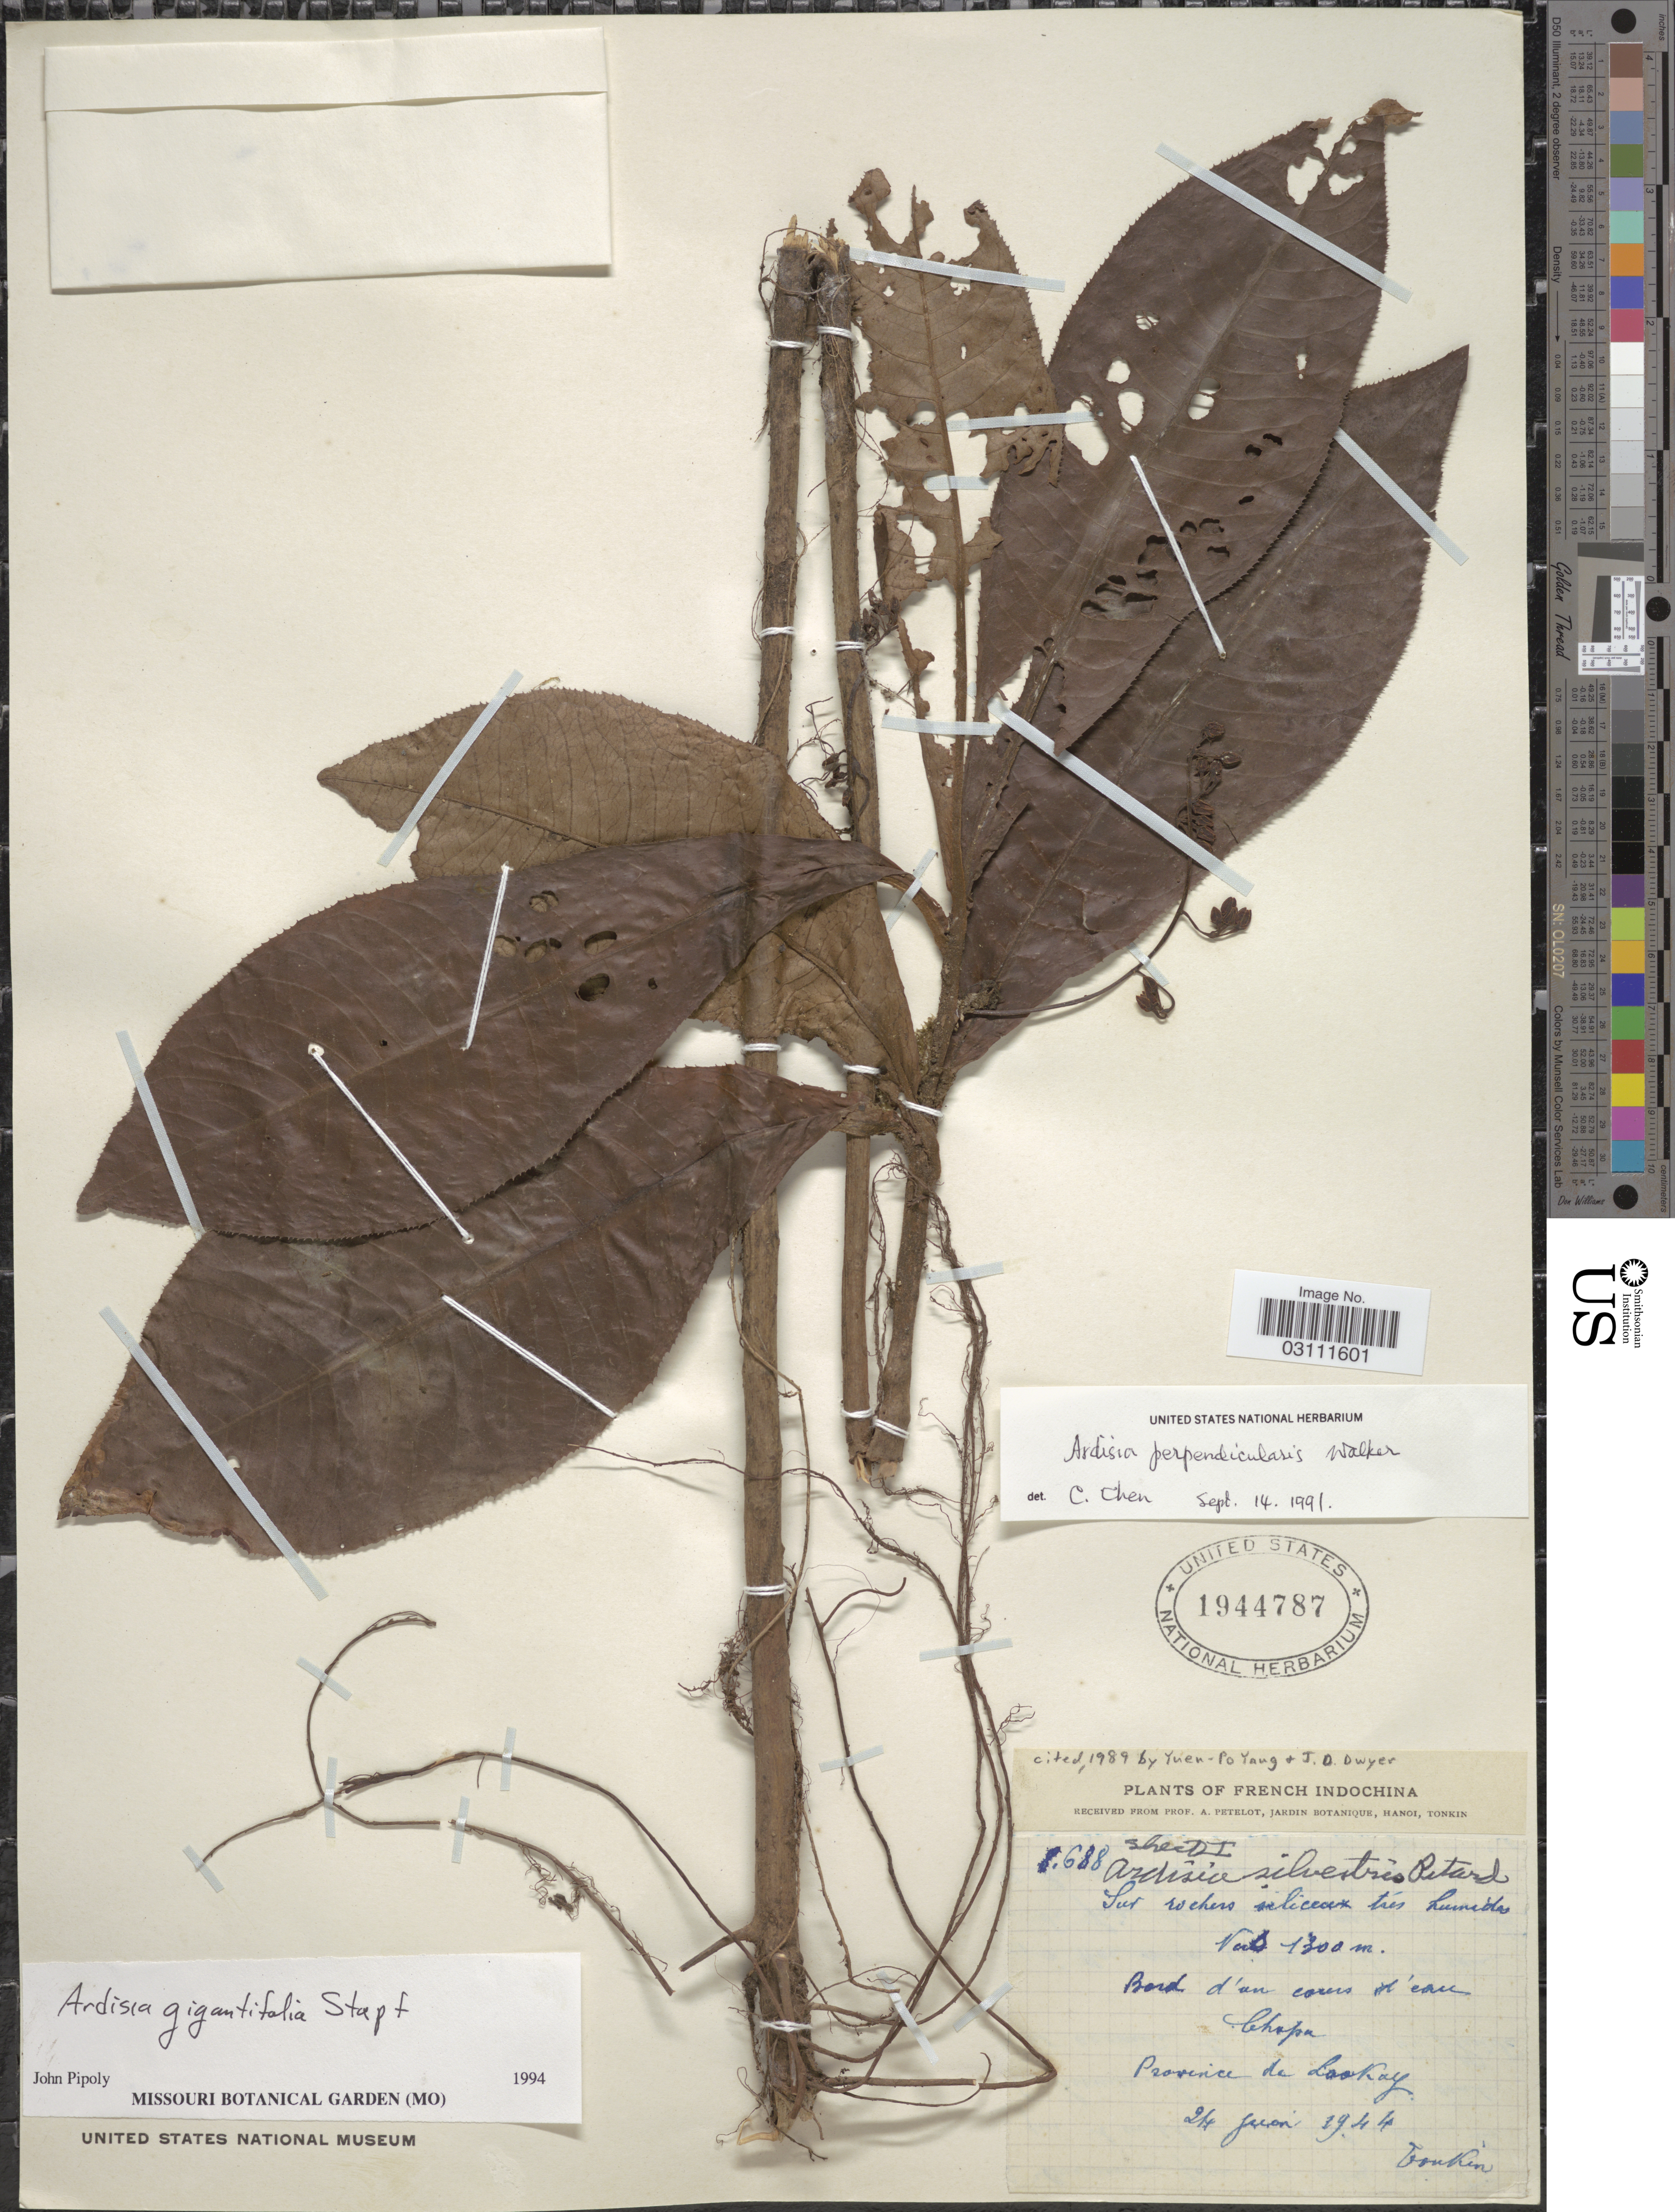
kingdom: Plantae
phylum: Tracheophyta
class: Magnoliopsida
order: Ericales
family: Primulaceae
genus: Ardisia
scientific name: Ardisia gigantifolia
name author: Stapf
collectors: A. Petelot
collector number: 688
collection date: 1944-06-24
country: Vietnam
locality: French Indochina, Bord d'un cours d'eaux, Chapa, Province de Lookay. Tonkin.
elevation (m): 1300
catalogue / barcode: US 1944787